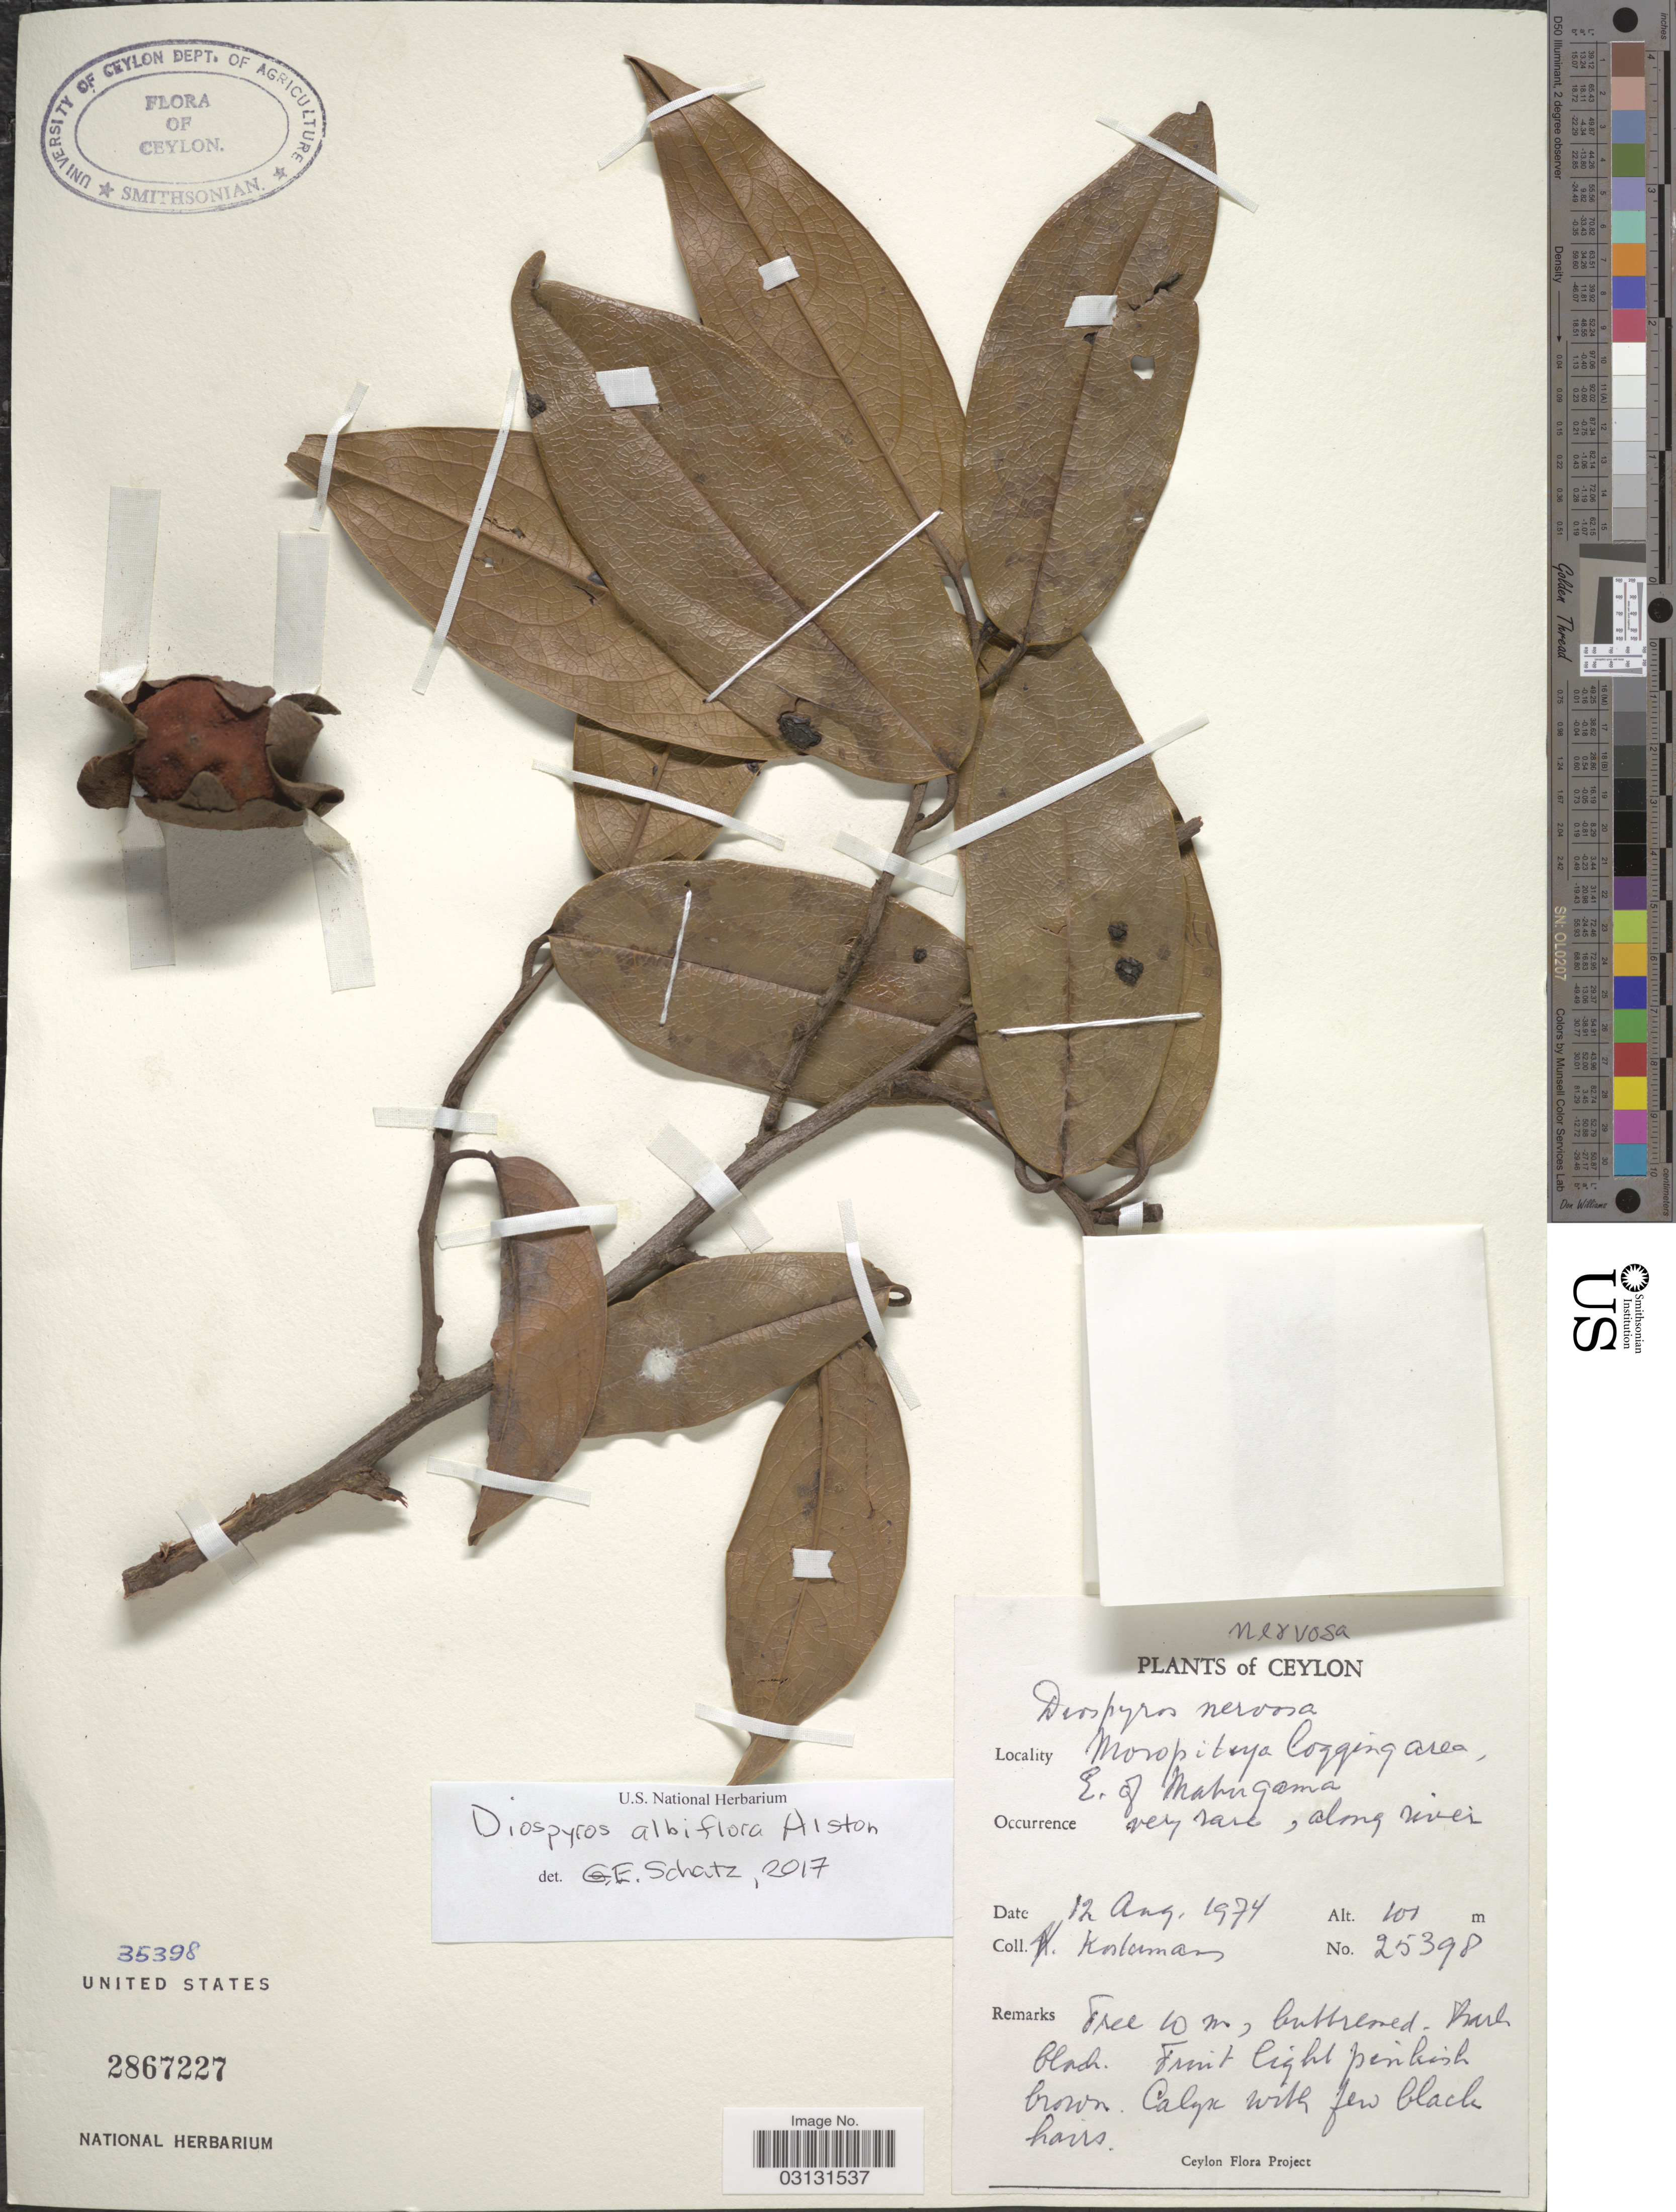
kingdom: Plantae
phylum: Tracheophyta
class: Magnoliopsida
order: Ericales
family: Ebenaceae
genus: Diospyros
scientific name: Diospyros albiflora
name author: Alston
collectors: A. J. G. Kostermans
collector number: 25398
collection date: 1974-08-12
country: Sri Lanka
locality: Ceylon. Moropituya Cogging area, E. of Mahargama.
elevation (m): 101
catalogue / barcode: US 2867227